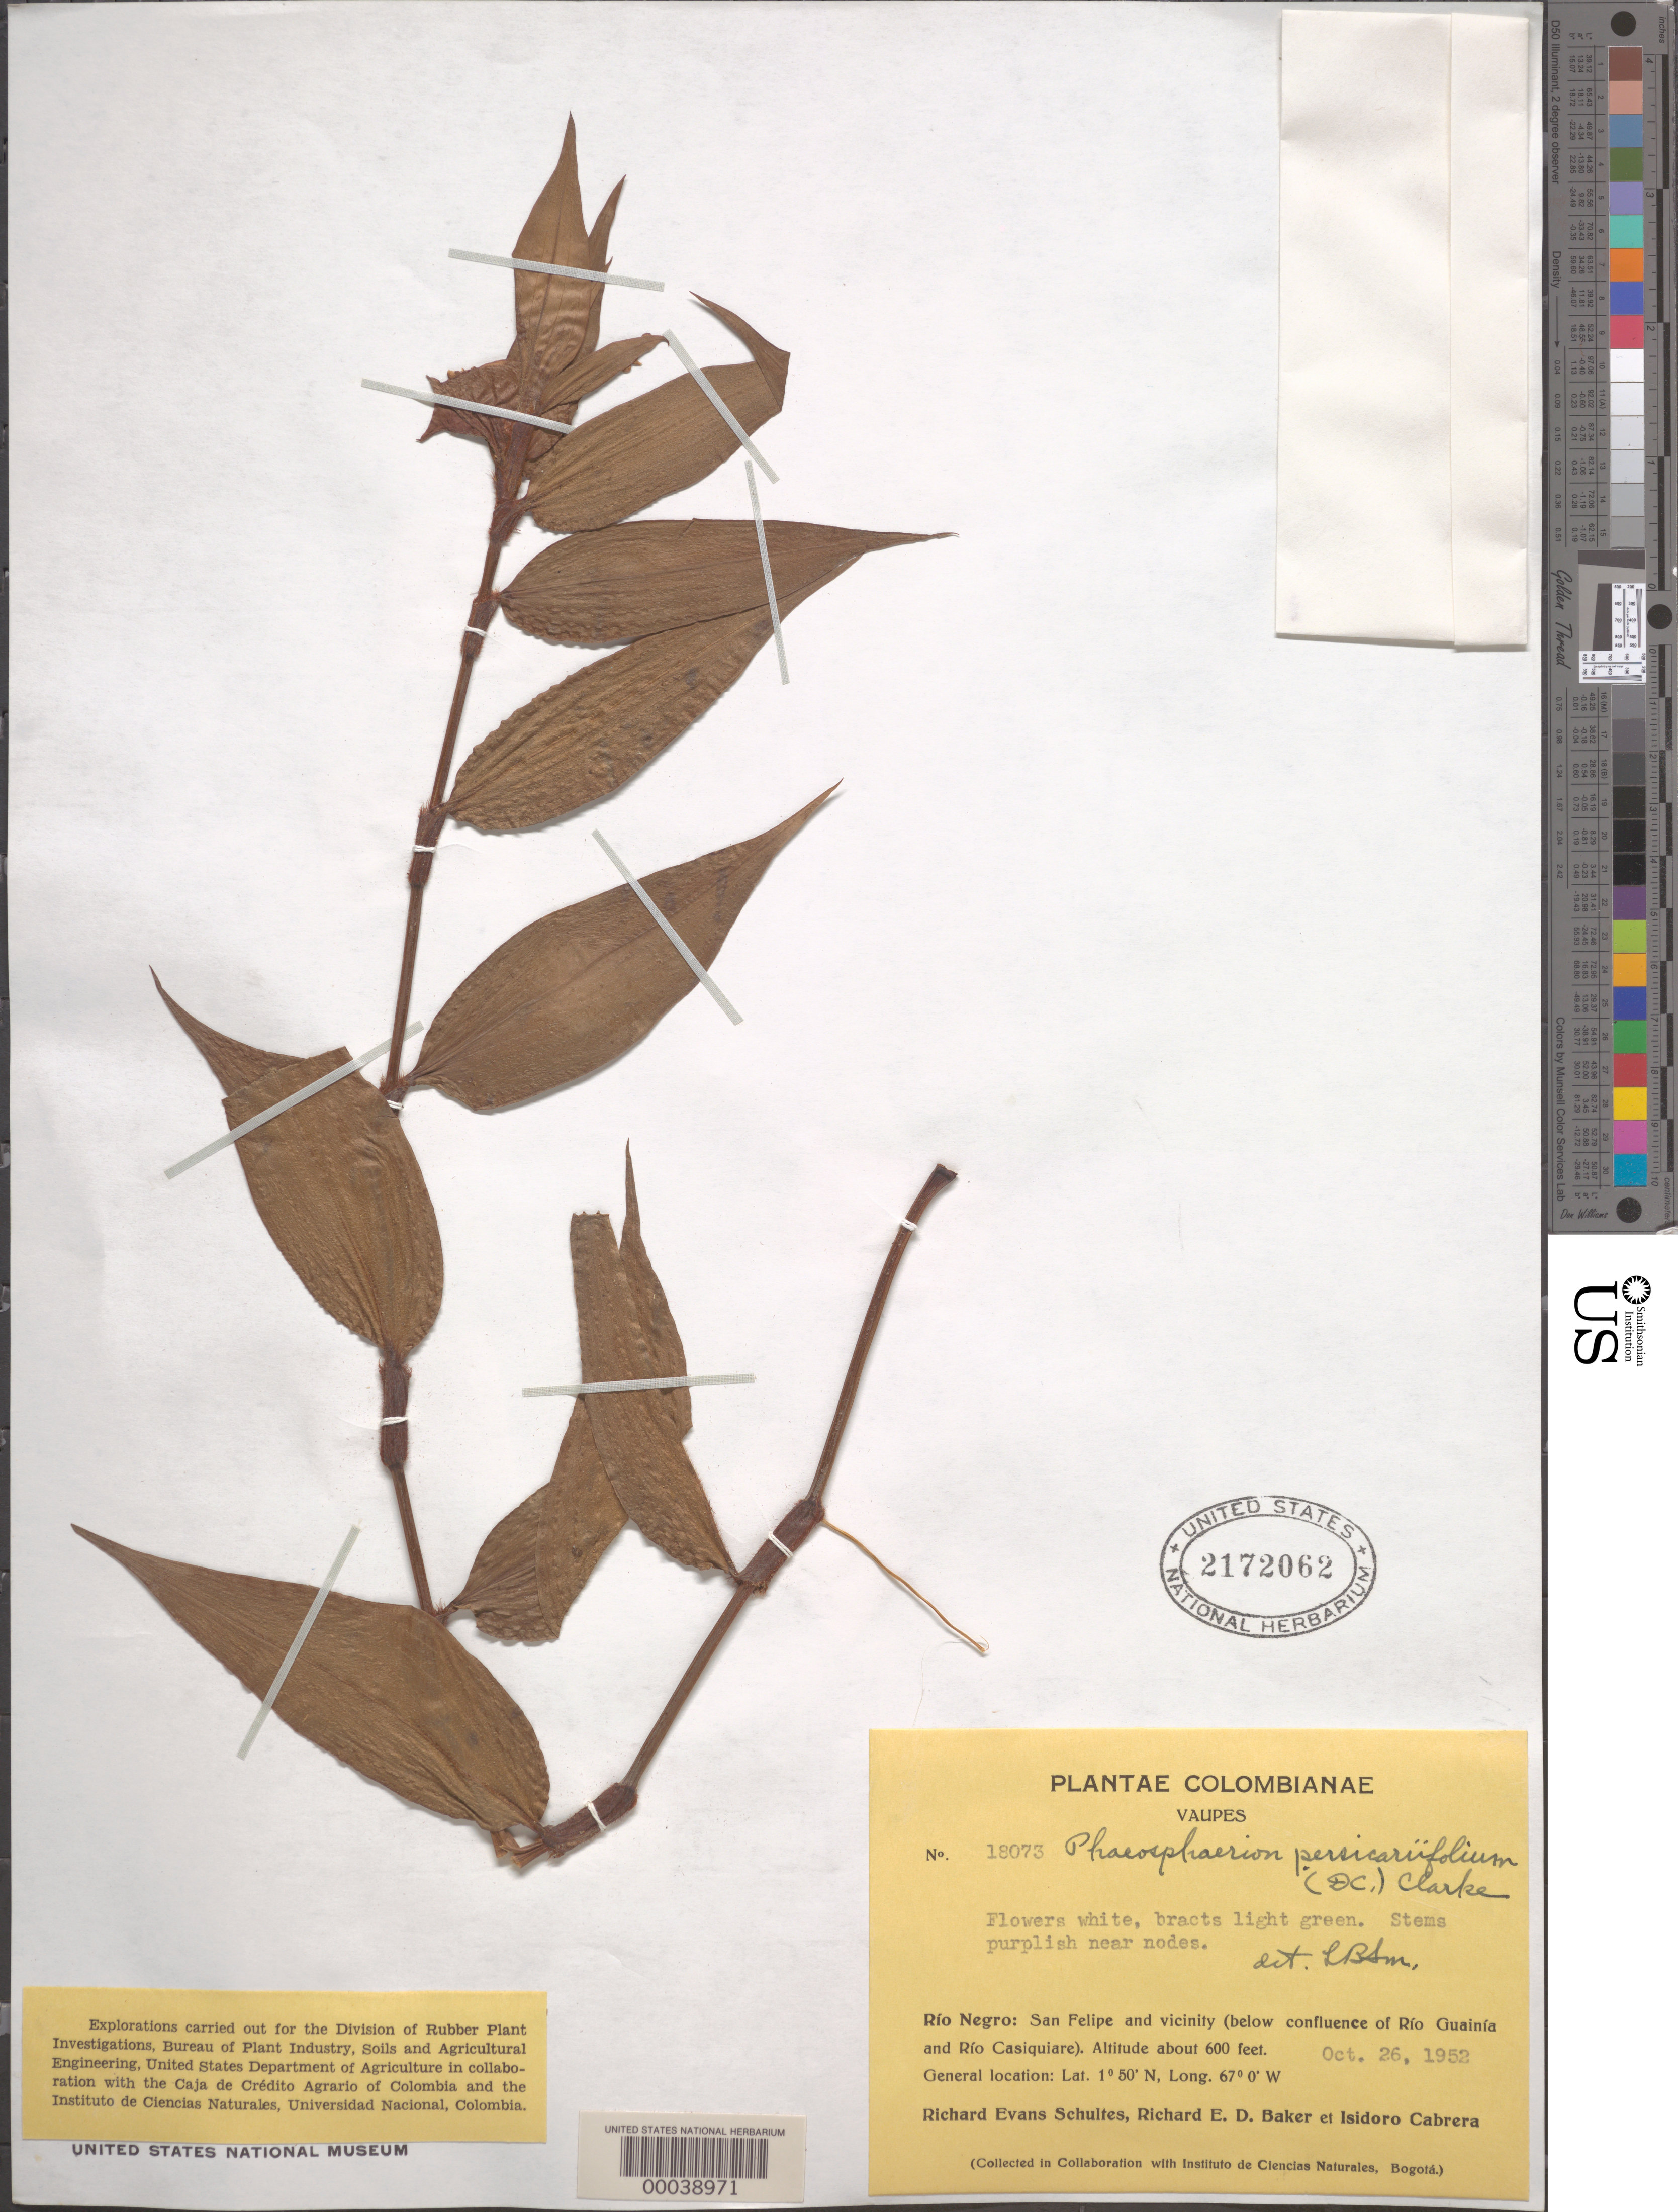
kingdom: Plantae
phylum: Tracheophyta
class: Liliopsida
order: Commelinales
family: Commelinaceae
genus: Commelina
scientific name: Commelina rufipes var. glabrata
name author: (D.R. Hunt) Faden & D.R. Hunt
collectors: R. E. Schultes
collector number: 18073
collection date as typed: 26 Oct 1952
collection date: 1952-10-26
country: Colombia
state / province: Vaupés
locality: Rio Negro: San Felipe & vicinity (below confluence of Rio Guainia & Rio casiquire)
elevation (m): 183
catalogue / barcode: US 2172062